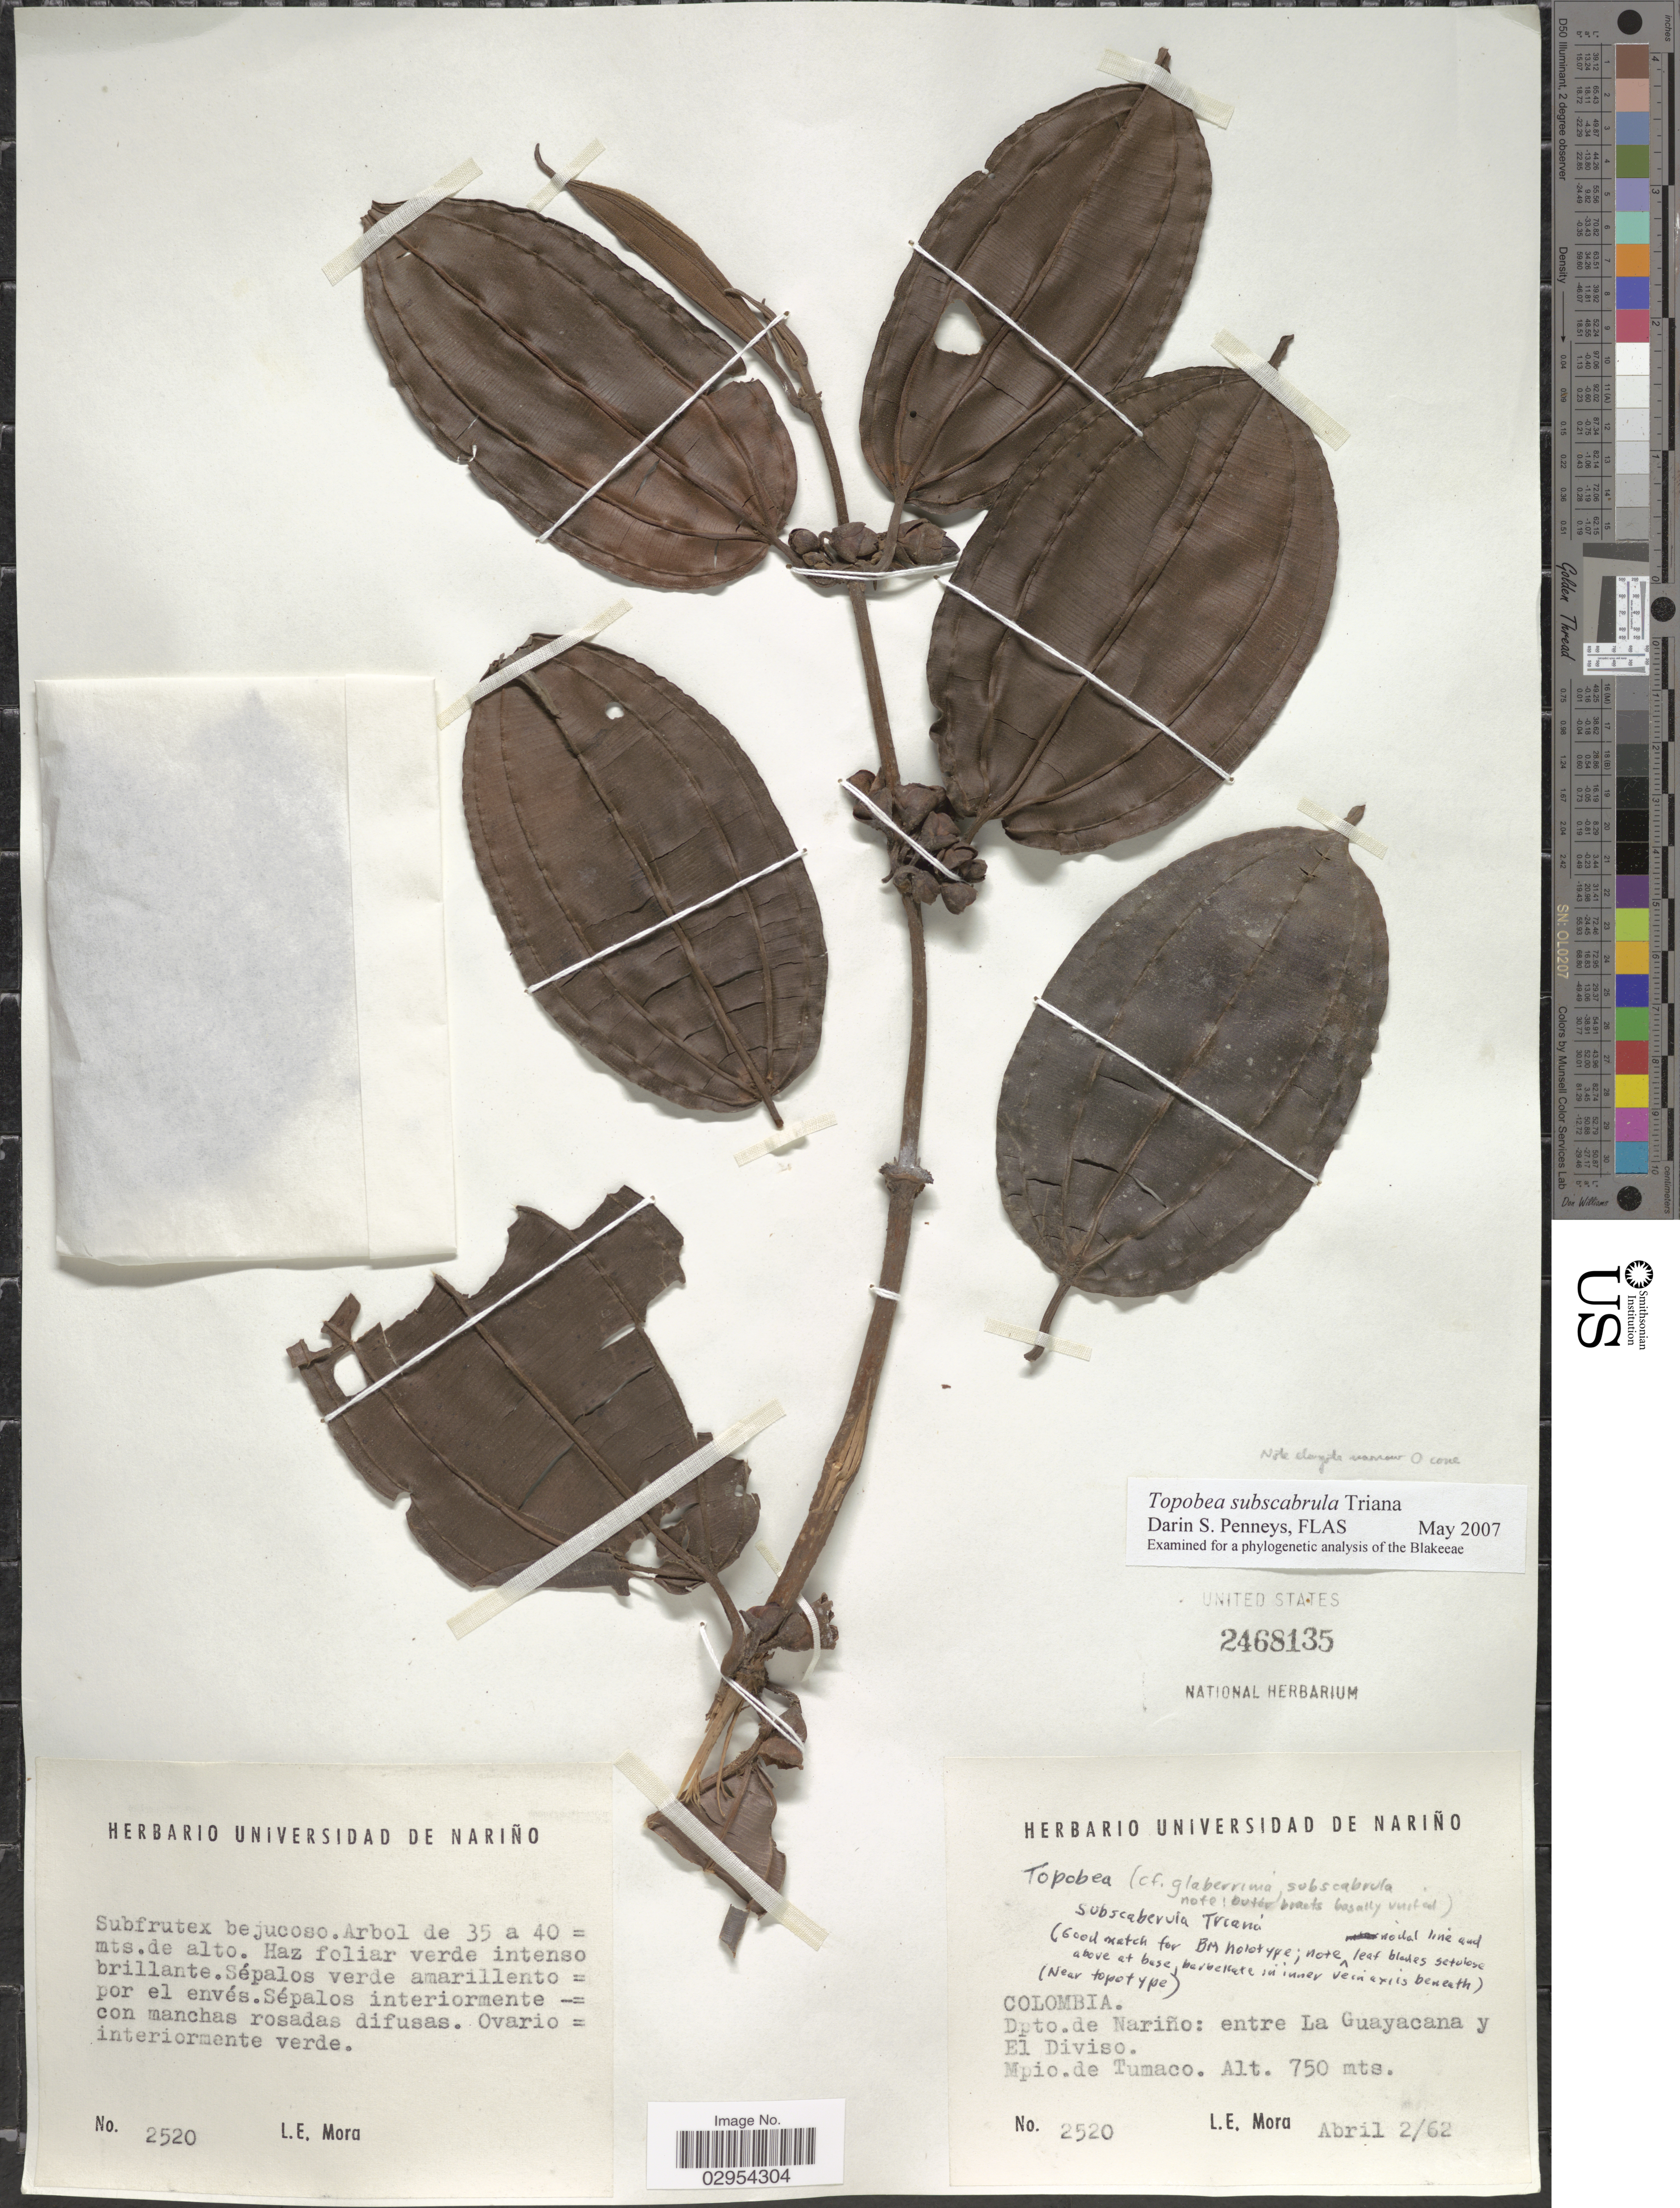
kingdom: Plantae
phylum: Tracheophyta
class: Magnoliopsida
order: Myrtales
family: Melastomataceae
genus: Topobea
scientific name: Topobea subscaberula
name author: Triana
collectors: L. Mora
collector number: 2520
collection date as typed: Transcribed d/m/y: 2/4/62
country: Colombia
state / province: Nariño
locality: Dpto. de Nariño: entre La Guayacana y El Divisio. Mpio. de Tumaco.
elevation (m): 750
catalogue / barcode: US 2468135